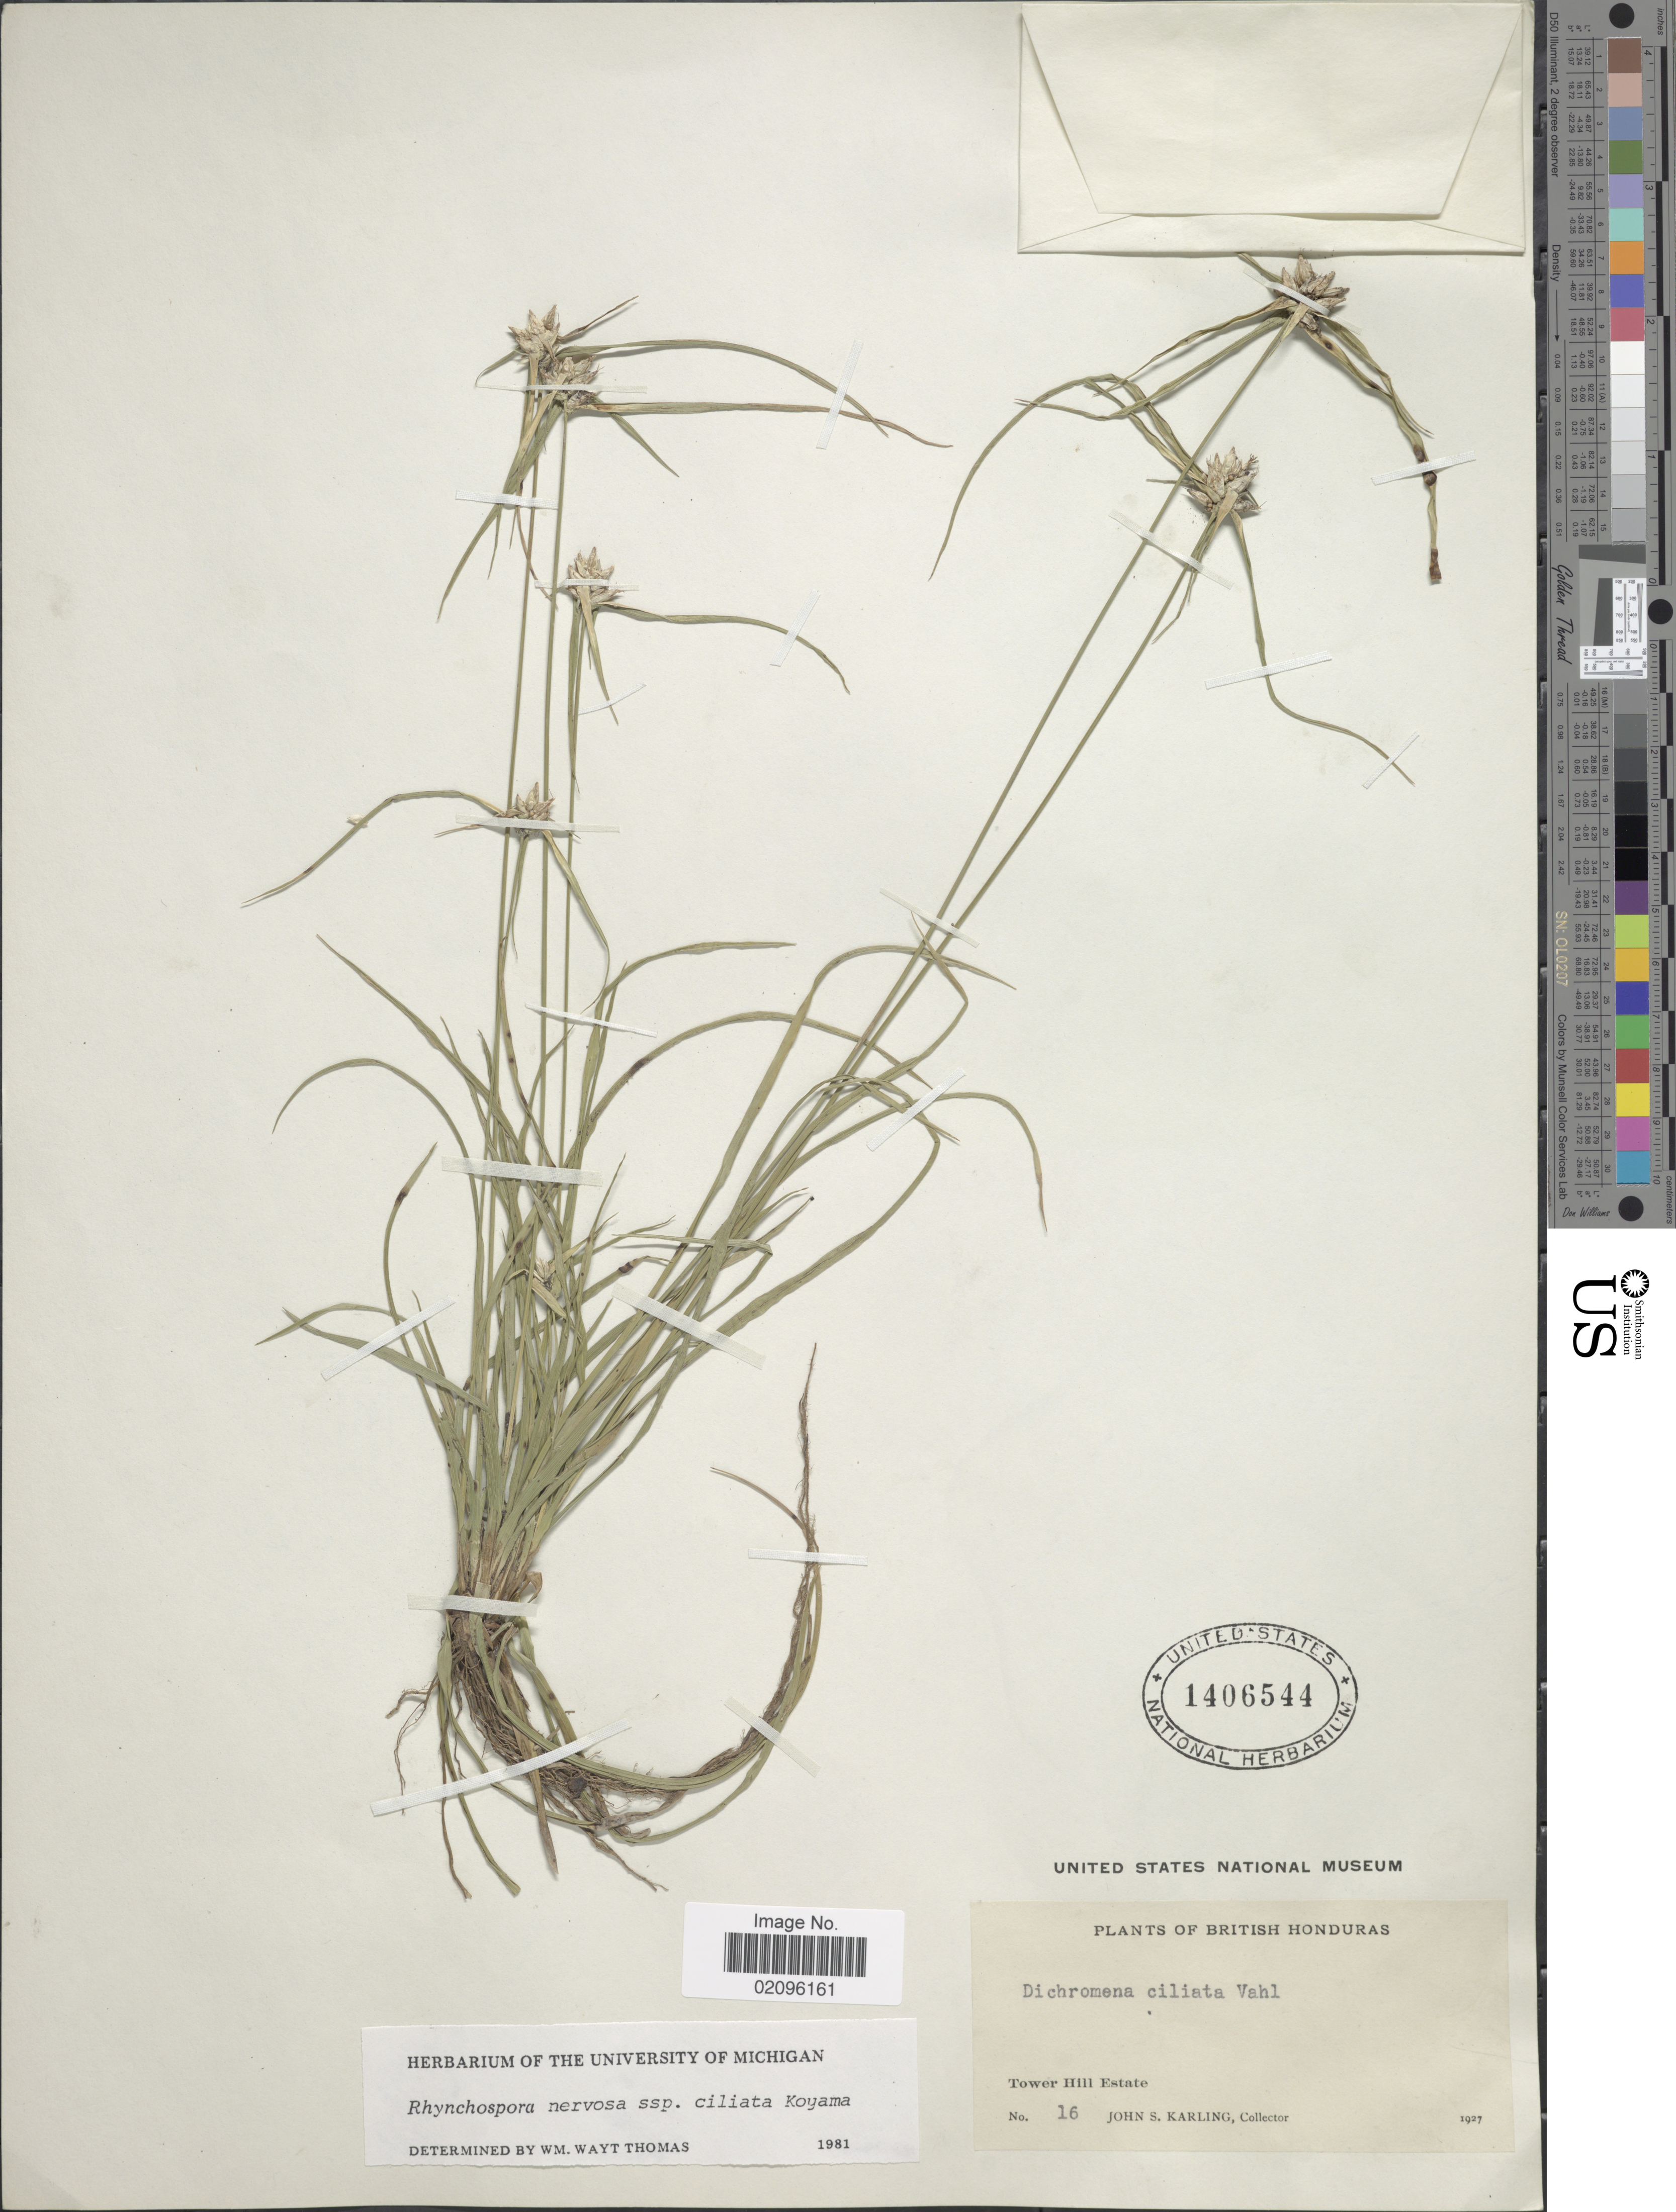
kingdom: Plantae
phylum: Tracheophyta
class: Liliopsida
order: Poales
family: Cyperaceae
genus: Rhynchospora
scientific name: Rhynchospora nervosa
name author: (Vahl) Boeckeler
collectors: J. Karling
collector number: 16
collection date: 1927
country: Belize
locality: British Honduras, Tower Hill Estate.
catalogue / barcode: US 1406544